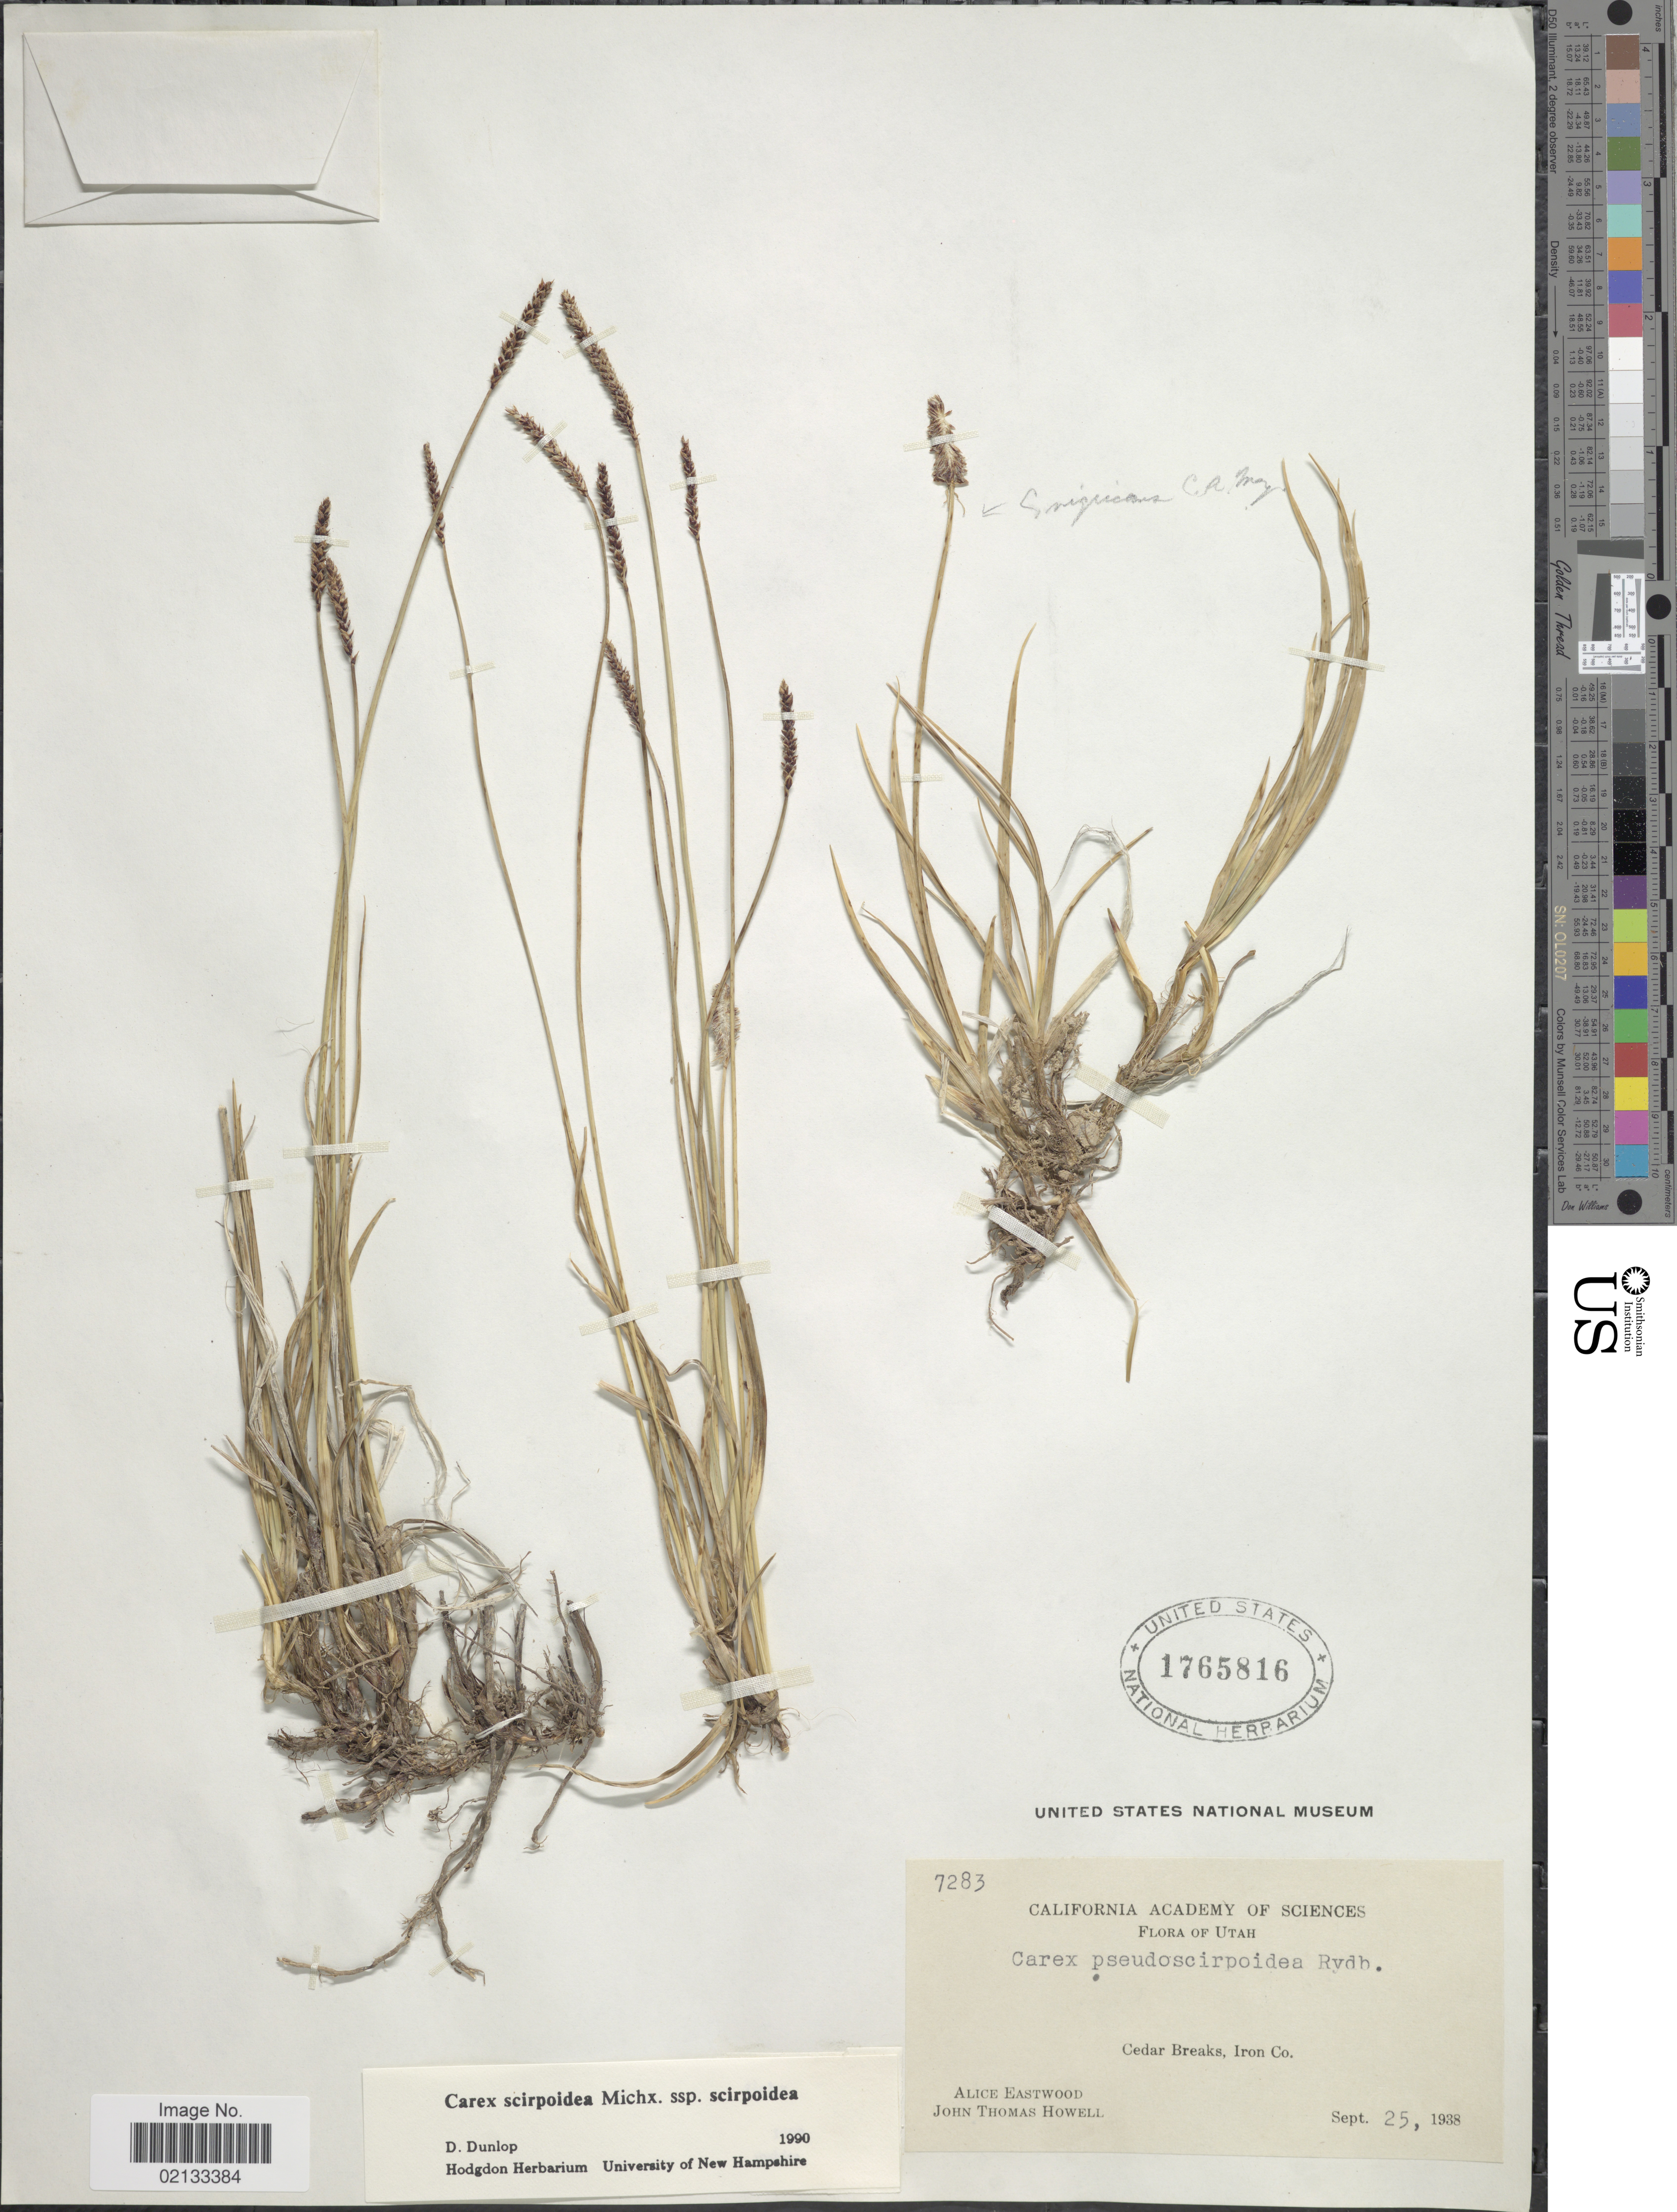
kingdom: Plantae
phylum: Tracheophyta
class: Liliopsida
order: Poales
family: Cyperaceae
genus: Carex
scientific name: Carex scirpoidea subsp. scirpoidea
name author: Michx.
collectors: A. Eastwood & J. T. Howell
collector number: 7283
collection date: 1938-09-25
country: United States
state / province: Utah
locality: Cedar Breaks, Iron Co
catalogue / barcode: US 1765816